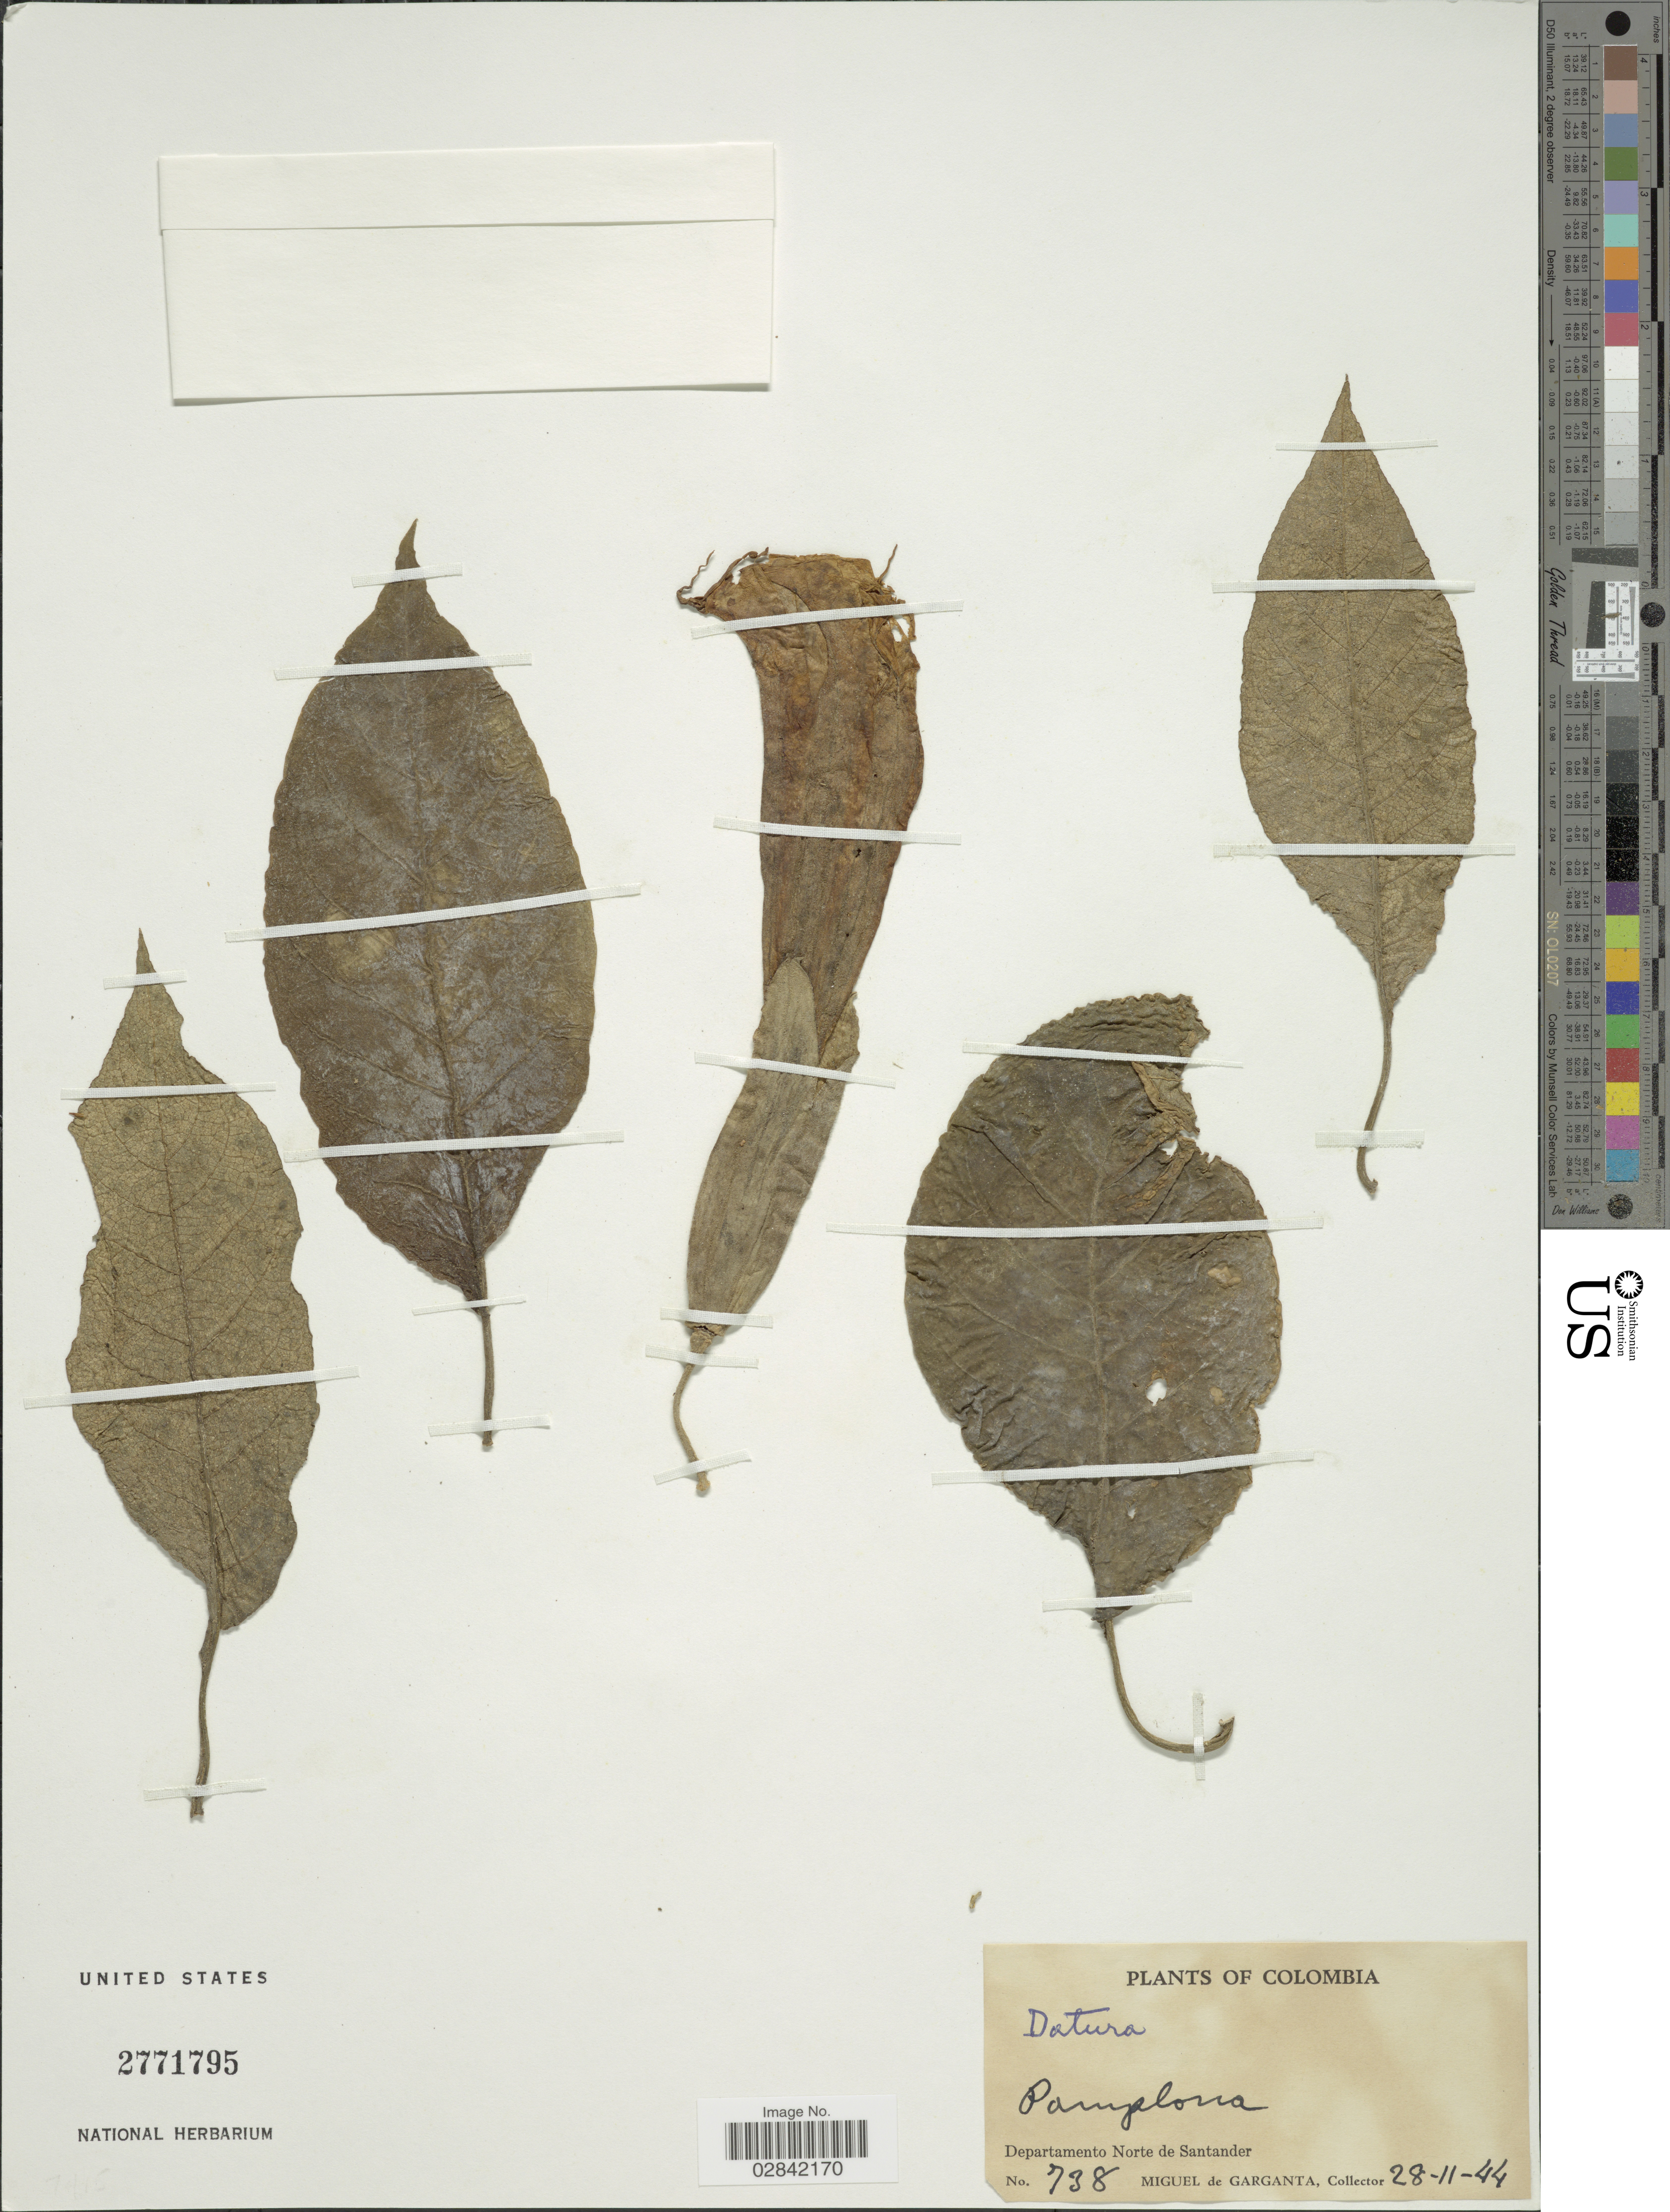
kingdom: Plantae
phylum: Tracheophyta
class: Magnoliopsida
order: Solanales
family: Solanaceae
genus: Brugmansia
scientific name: Brugmansia sp.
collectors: M. Garganta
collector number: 738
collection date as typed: Transcribed d/m/y: 28/11/44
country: Colombia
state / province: Santander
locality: Pamplona, Departamento Norte de Santander.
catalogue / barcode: US 2771795